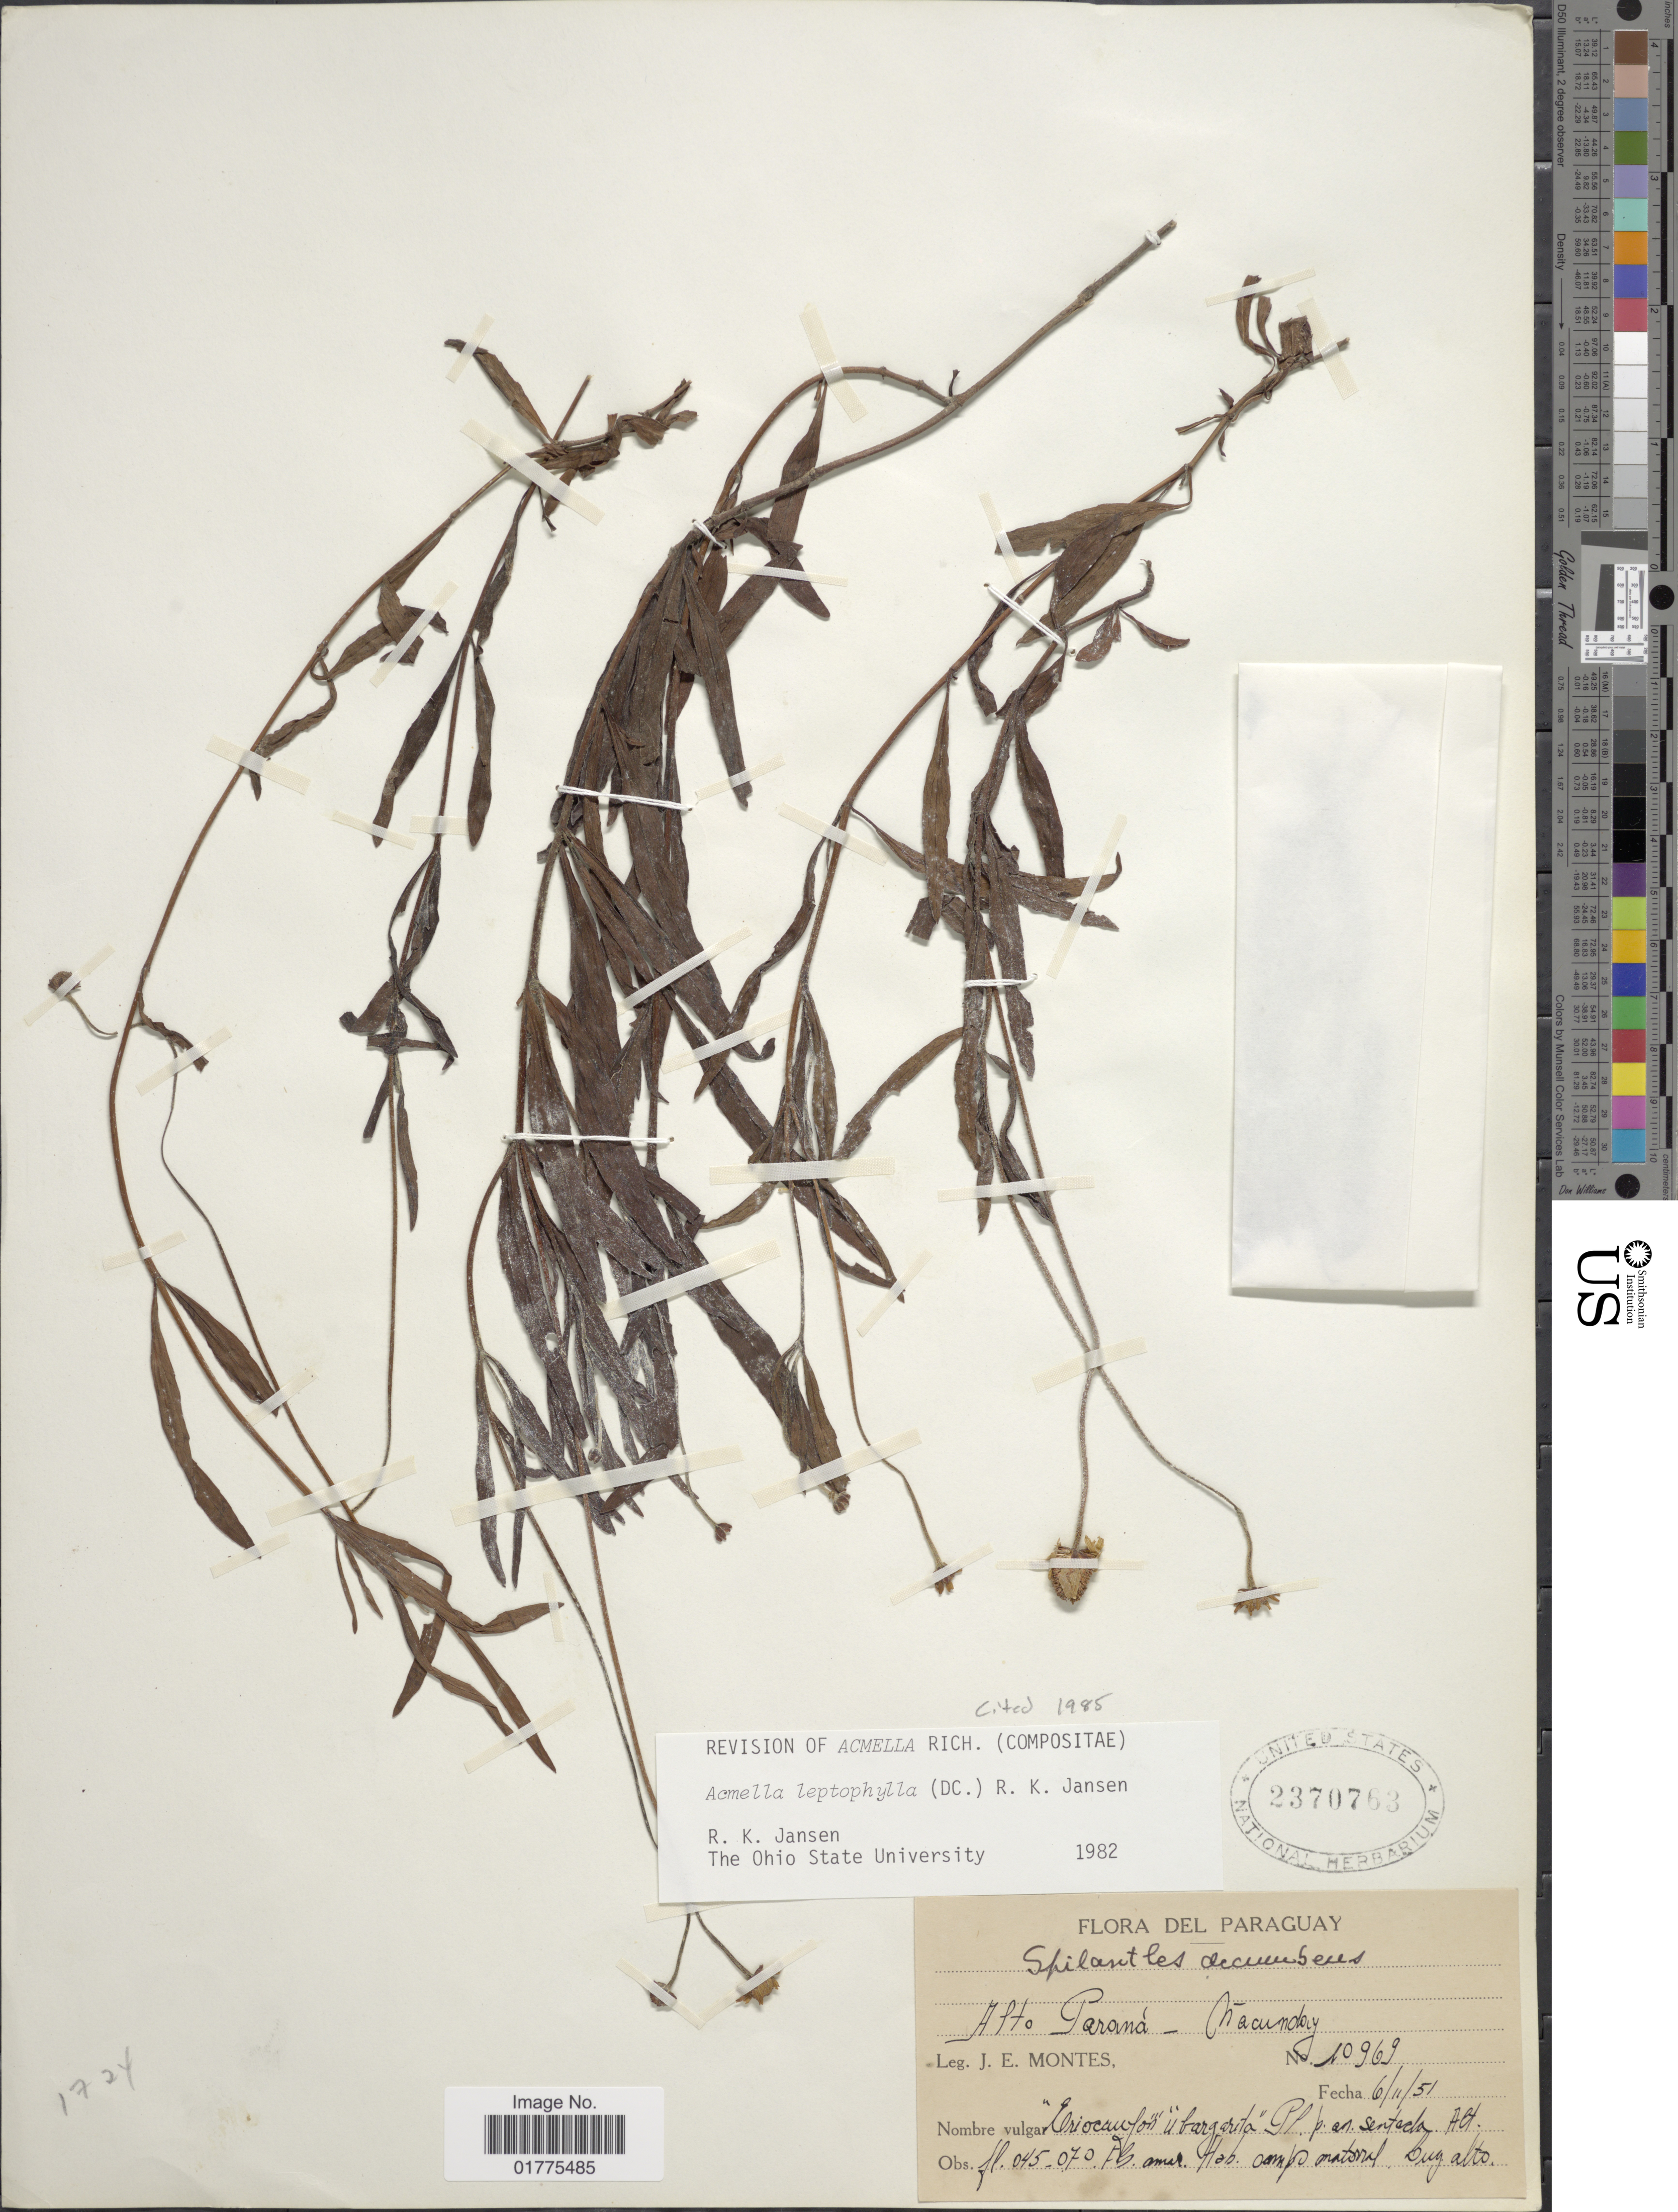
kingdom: Plantae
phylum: Tracheophyta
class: Magnoliopsida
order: Asterales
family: Asteraceae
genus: Acmella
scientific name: Acmella leptophylla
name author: (DC.) R.K. Jansen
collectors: J. E. Montes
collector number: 10969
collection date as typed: Transcribed d/m/y: 6/11/51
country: Paraguay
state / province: Alto Parana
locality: Nacunday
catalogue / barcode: US 2370763